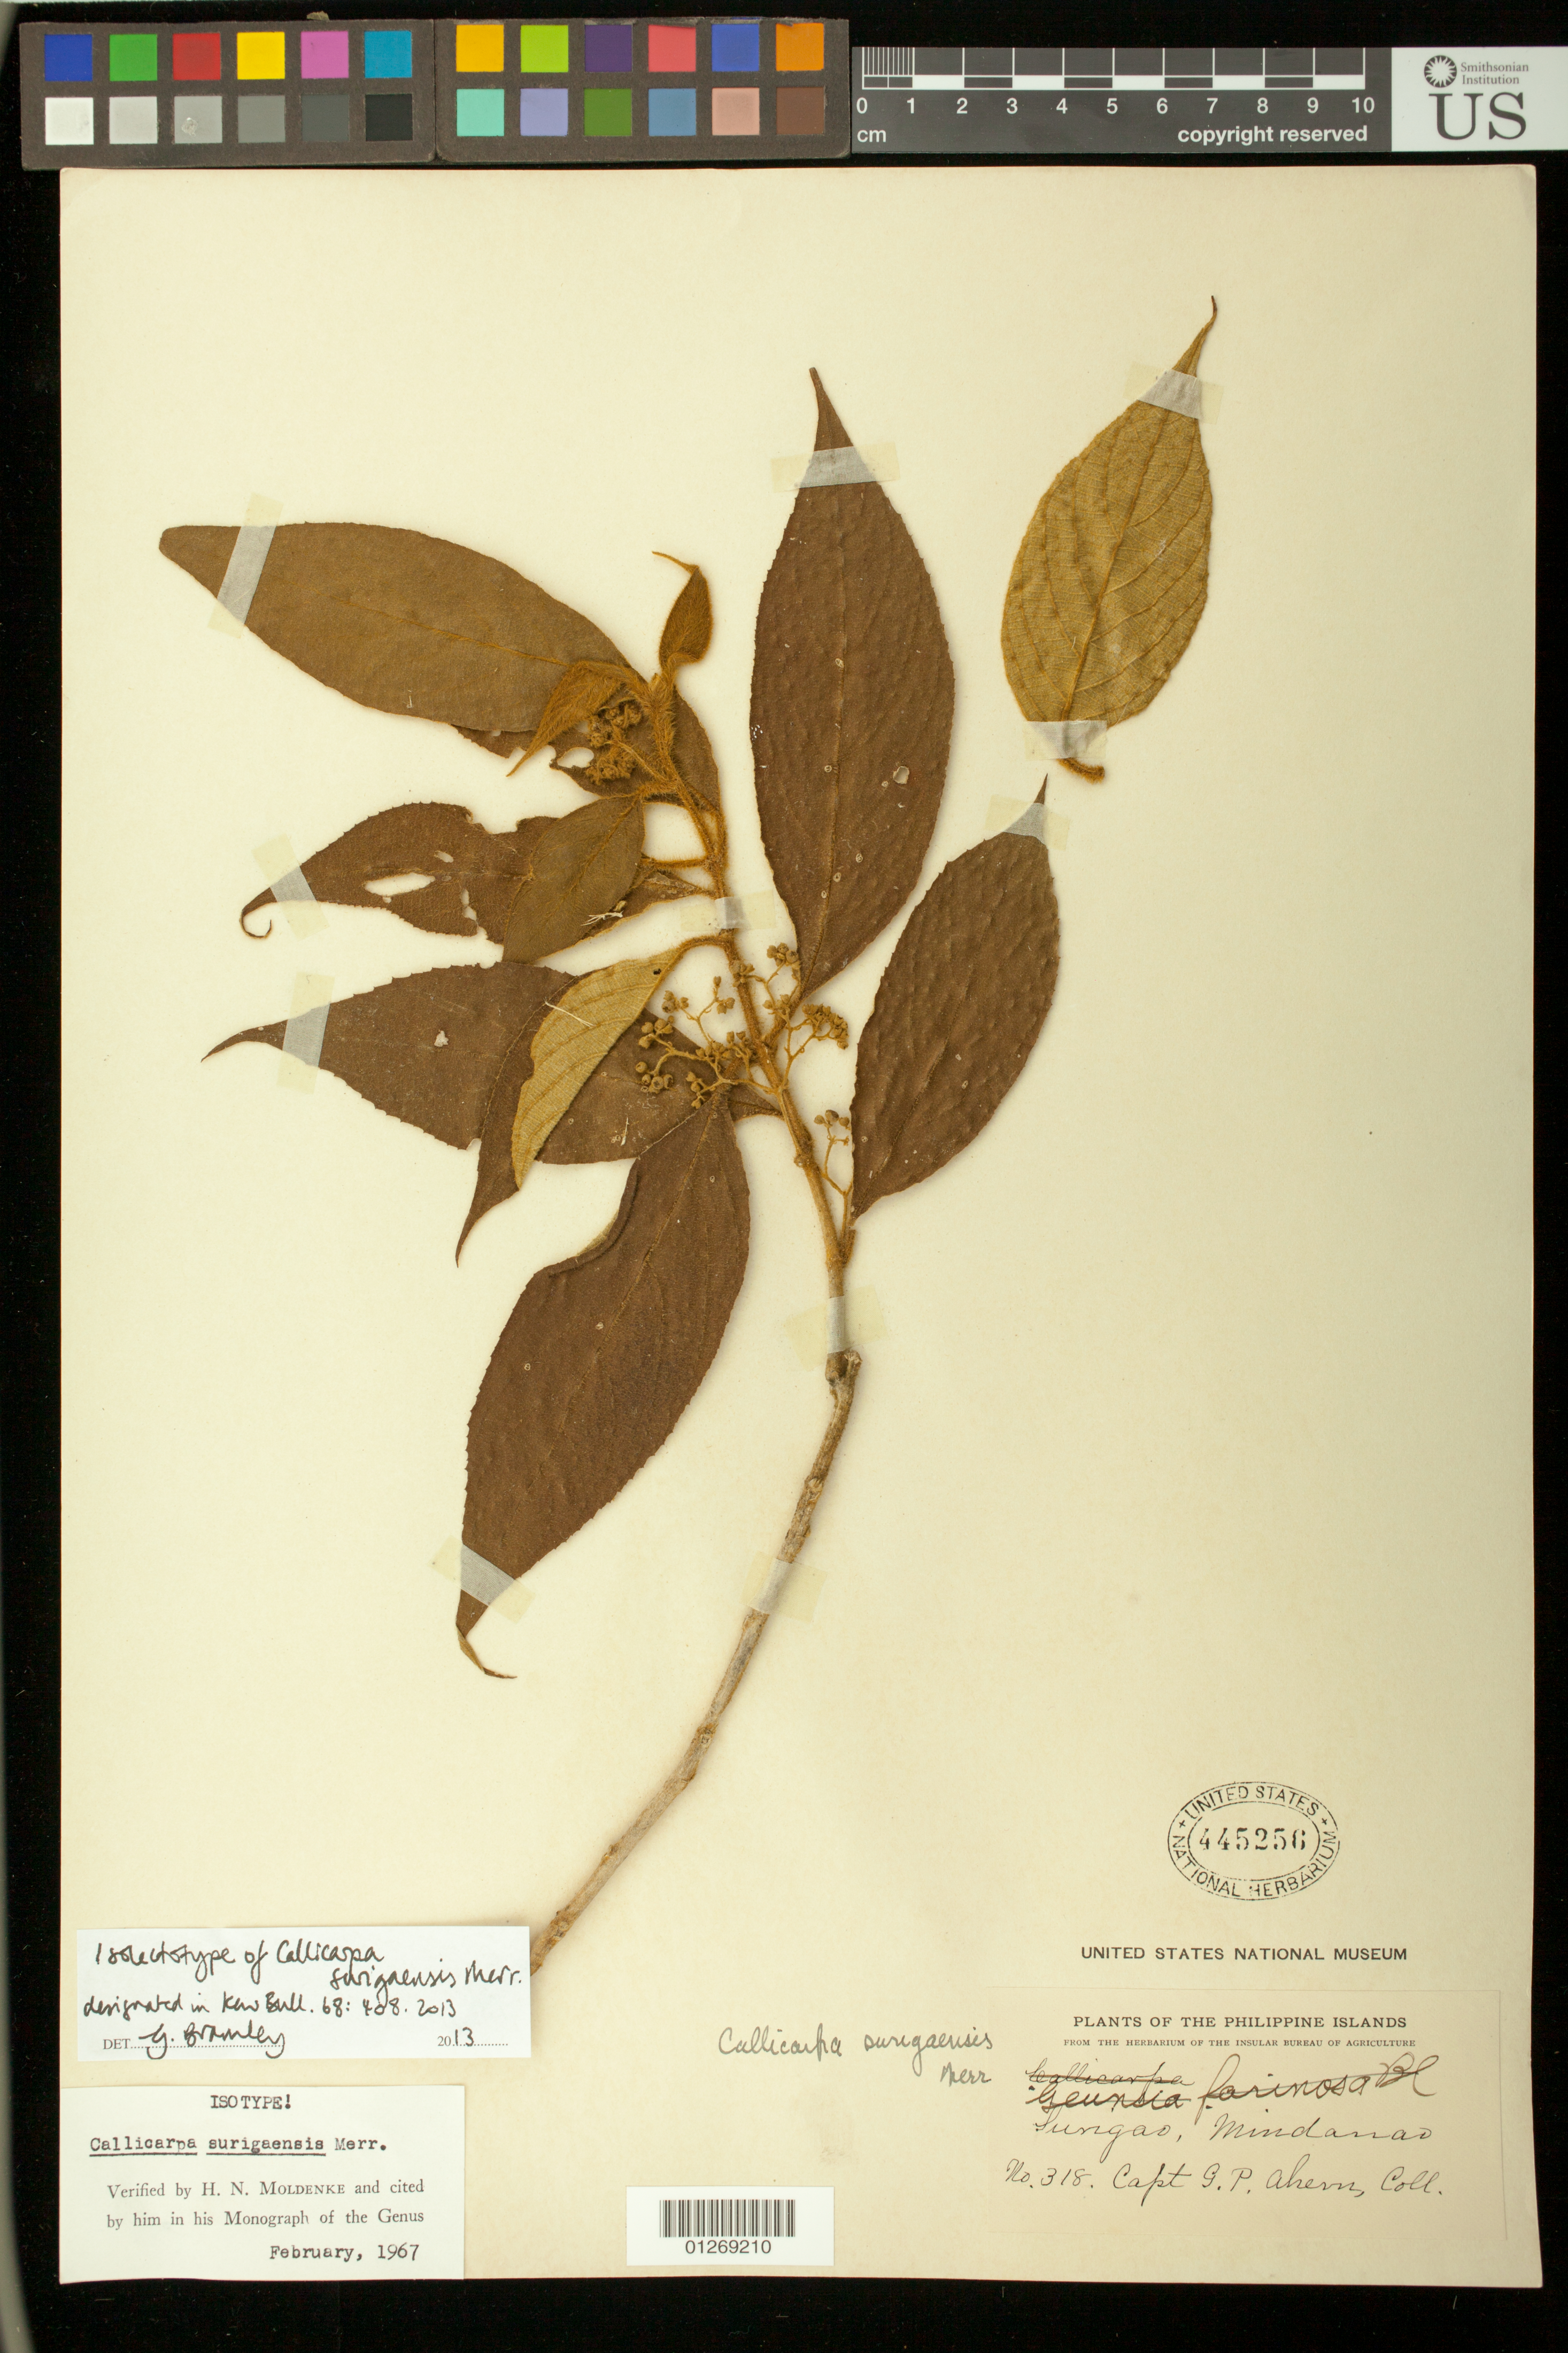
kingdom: Plantae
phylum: Tracheophyta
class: Magnoliopsida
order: Lamiales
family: Lamiaceae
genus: Callicarpa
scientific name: Callicarpa surigaensis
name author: Merr.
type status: Isolectotype; Syntype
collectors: G. Ahern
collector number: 318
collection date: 1901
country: Philippines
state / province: Caraga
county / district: Surigao del Norte / Surigao del Sur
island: Mindanao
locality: Surigao, Mindanao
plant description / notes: Annotated by H.N. Moldenke (1967) as "isotype" but protologue cites 2 collections (syntypes)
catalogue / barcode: US 445256